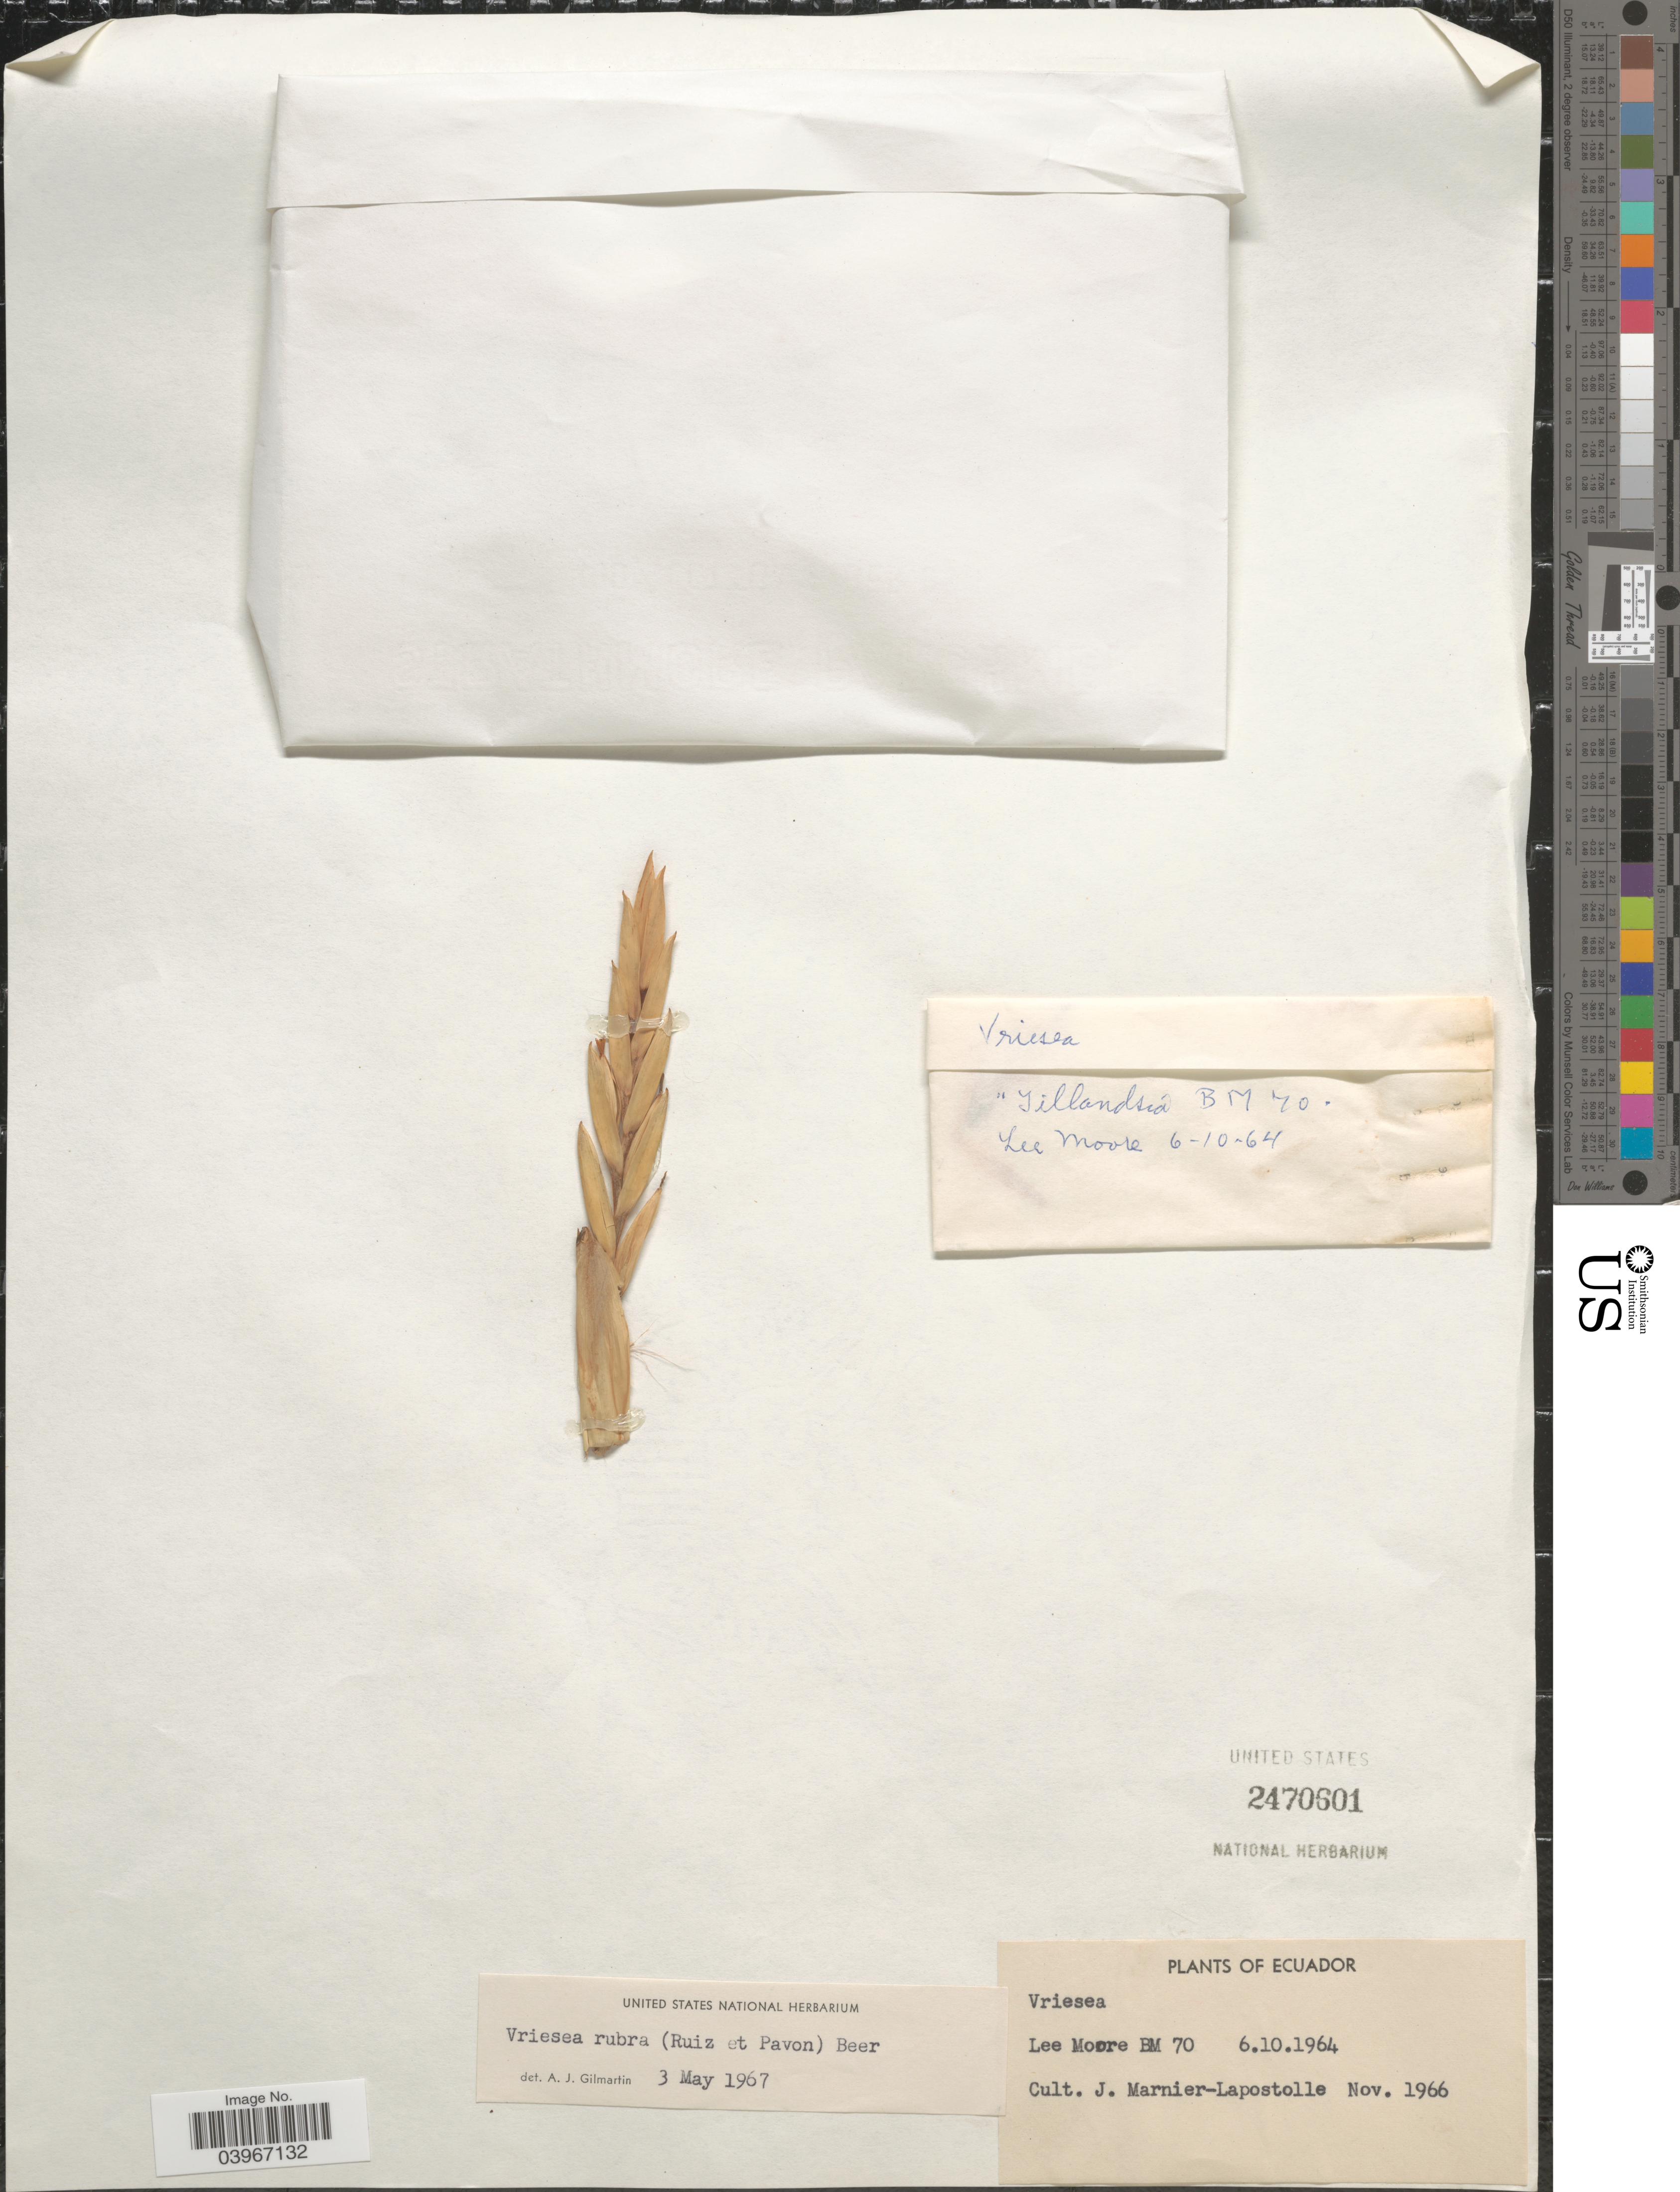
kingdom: Plantae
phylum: Tracheophyta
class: Liliopsida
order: Poales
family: Bromeliaceae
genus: Vriesea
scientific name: Vriesea rubra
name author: (Ruiz & Pav.) Beer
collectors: L. Moore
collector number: BM 70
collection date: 1964-10-06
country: Ecuador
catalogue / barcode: US 2470601